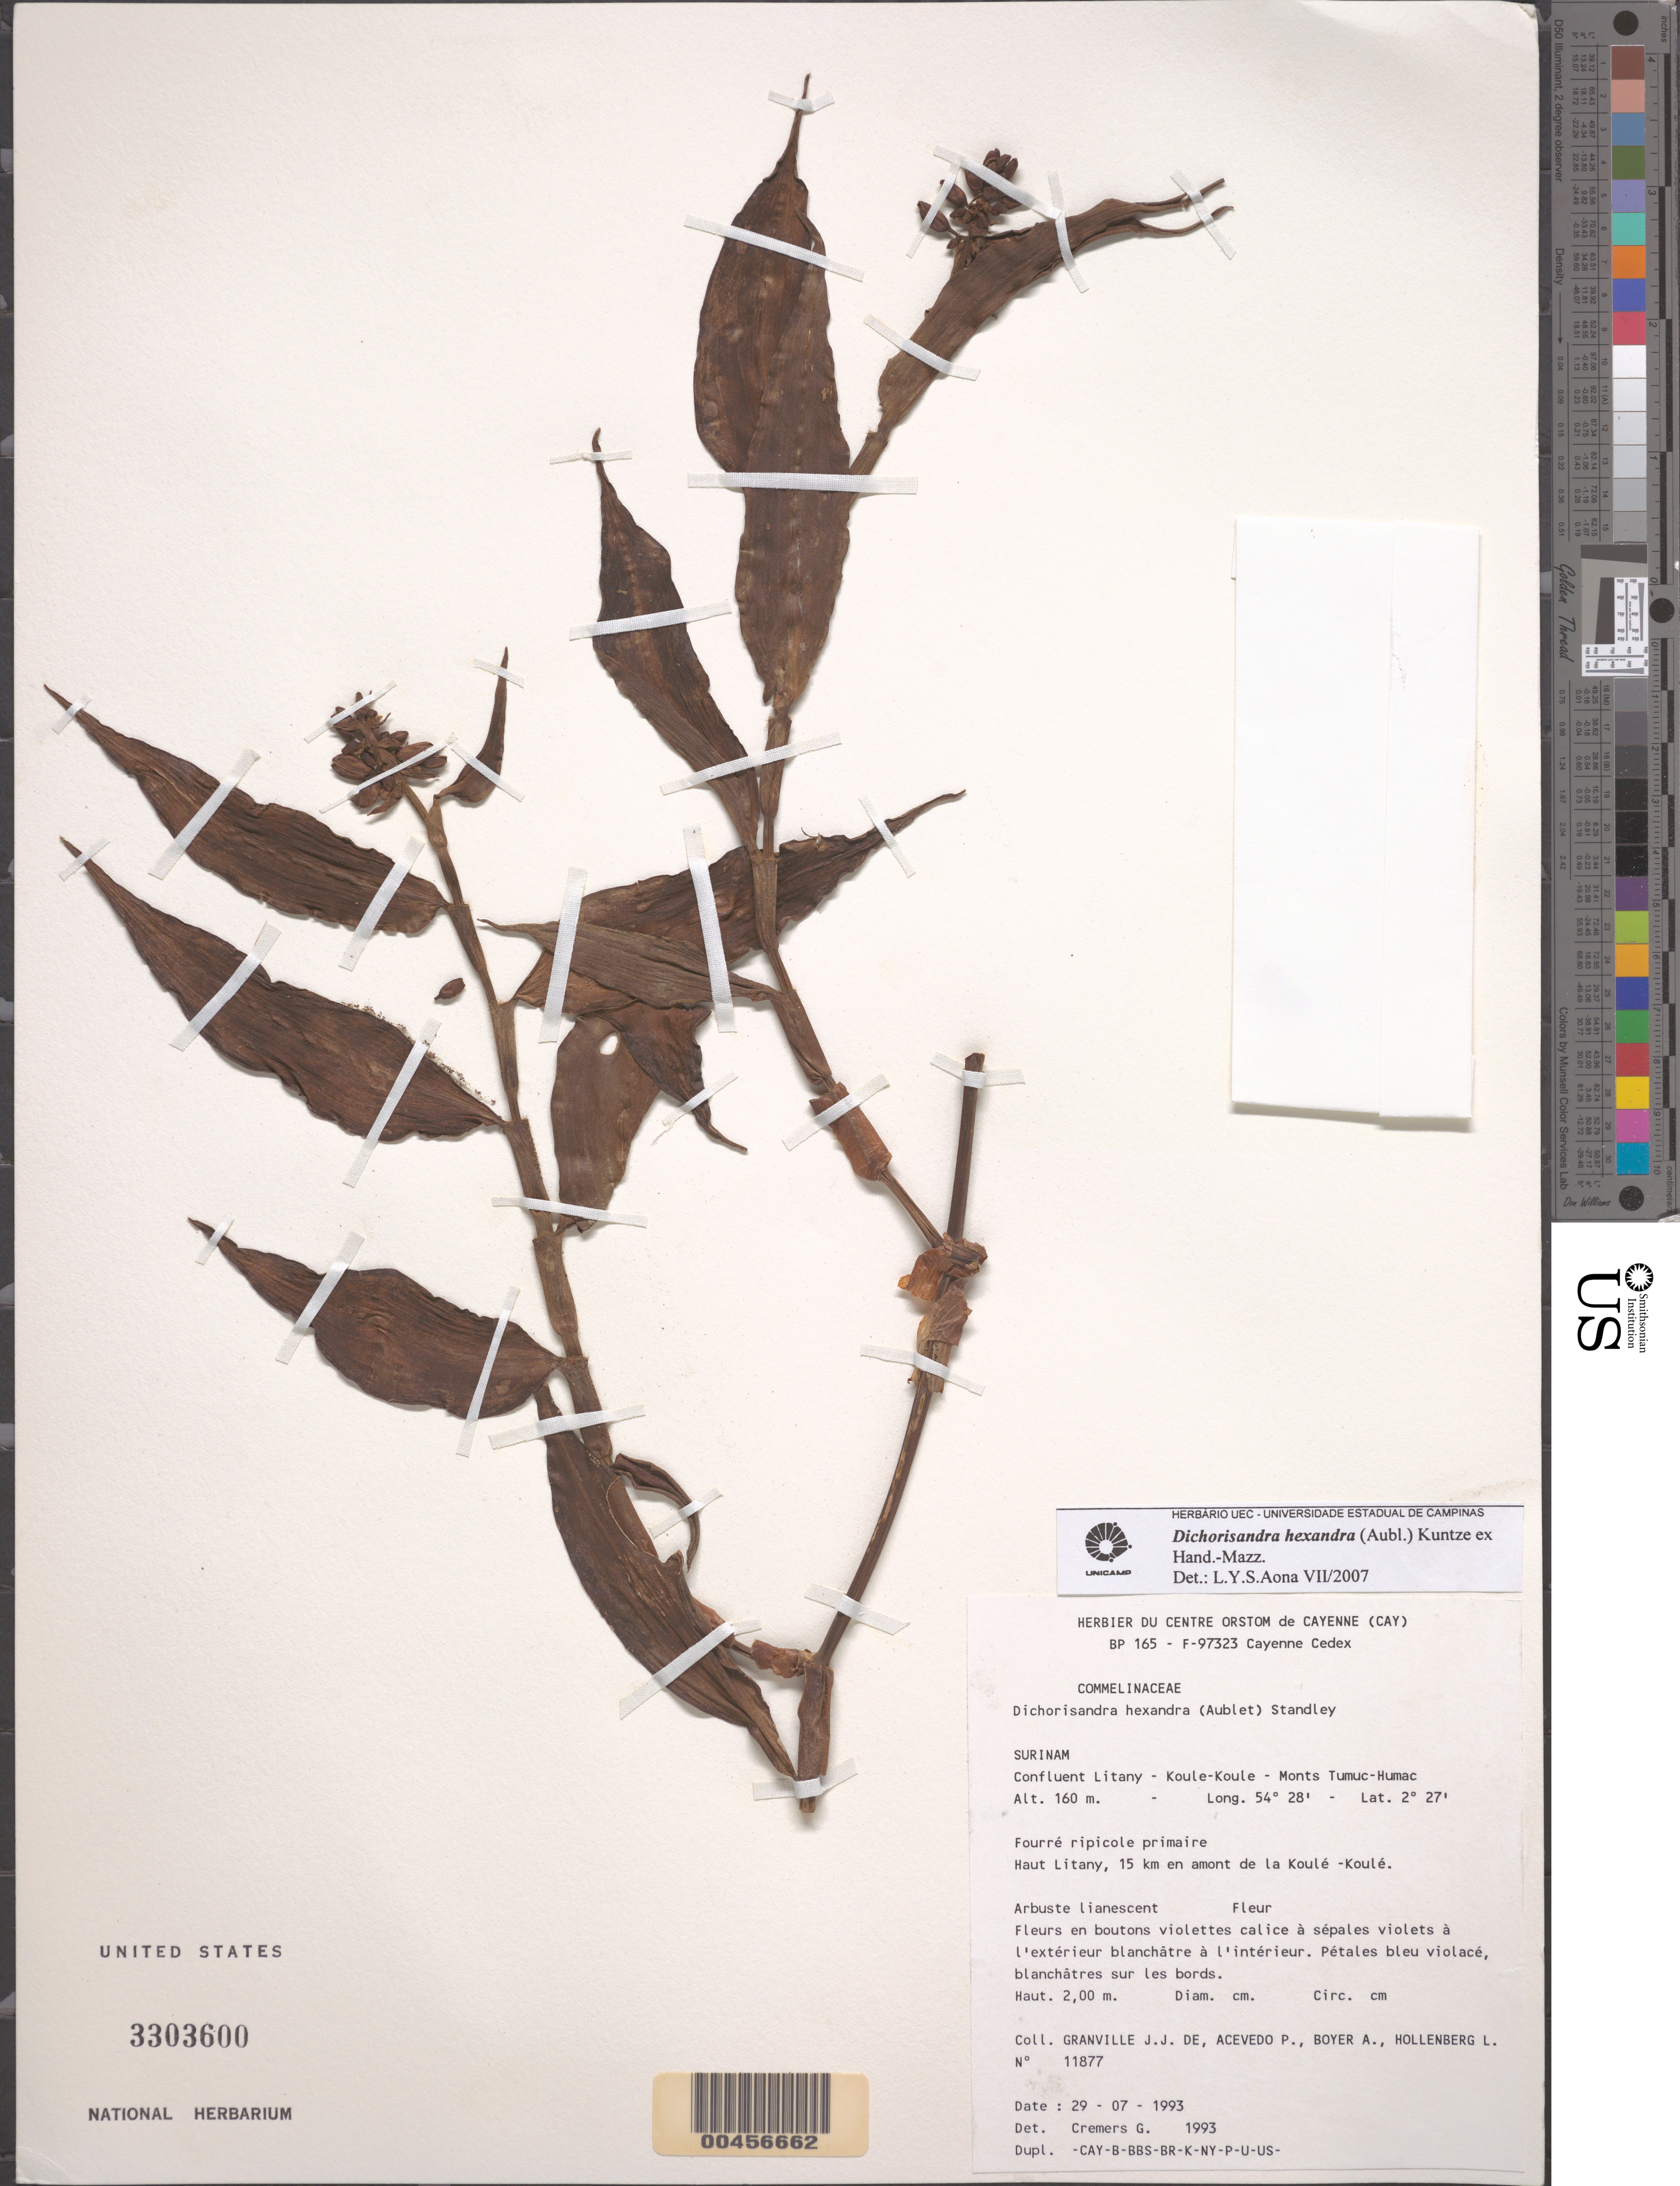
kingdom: Plantae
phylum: Tracheophyta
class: Liliopsida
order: Commelinales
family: Commelinaceae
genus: Dichorisandra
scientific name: Dichorisandra hexandra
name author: (Aubl.) Standl.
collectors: J.-J. de Granville, P. Acevedo-Rodr., A. Boyer & L. Hollenberg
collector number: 11877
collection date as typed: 29 Jul 1993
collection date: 1993-07-29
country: Suriname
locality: Koule-koule, monts tumuc-humac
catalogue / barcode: US 3303600